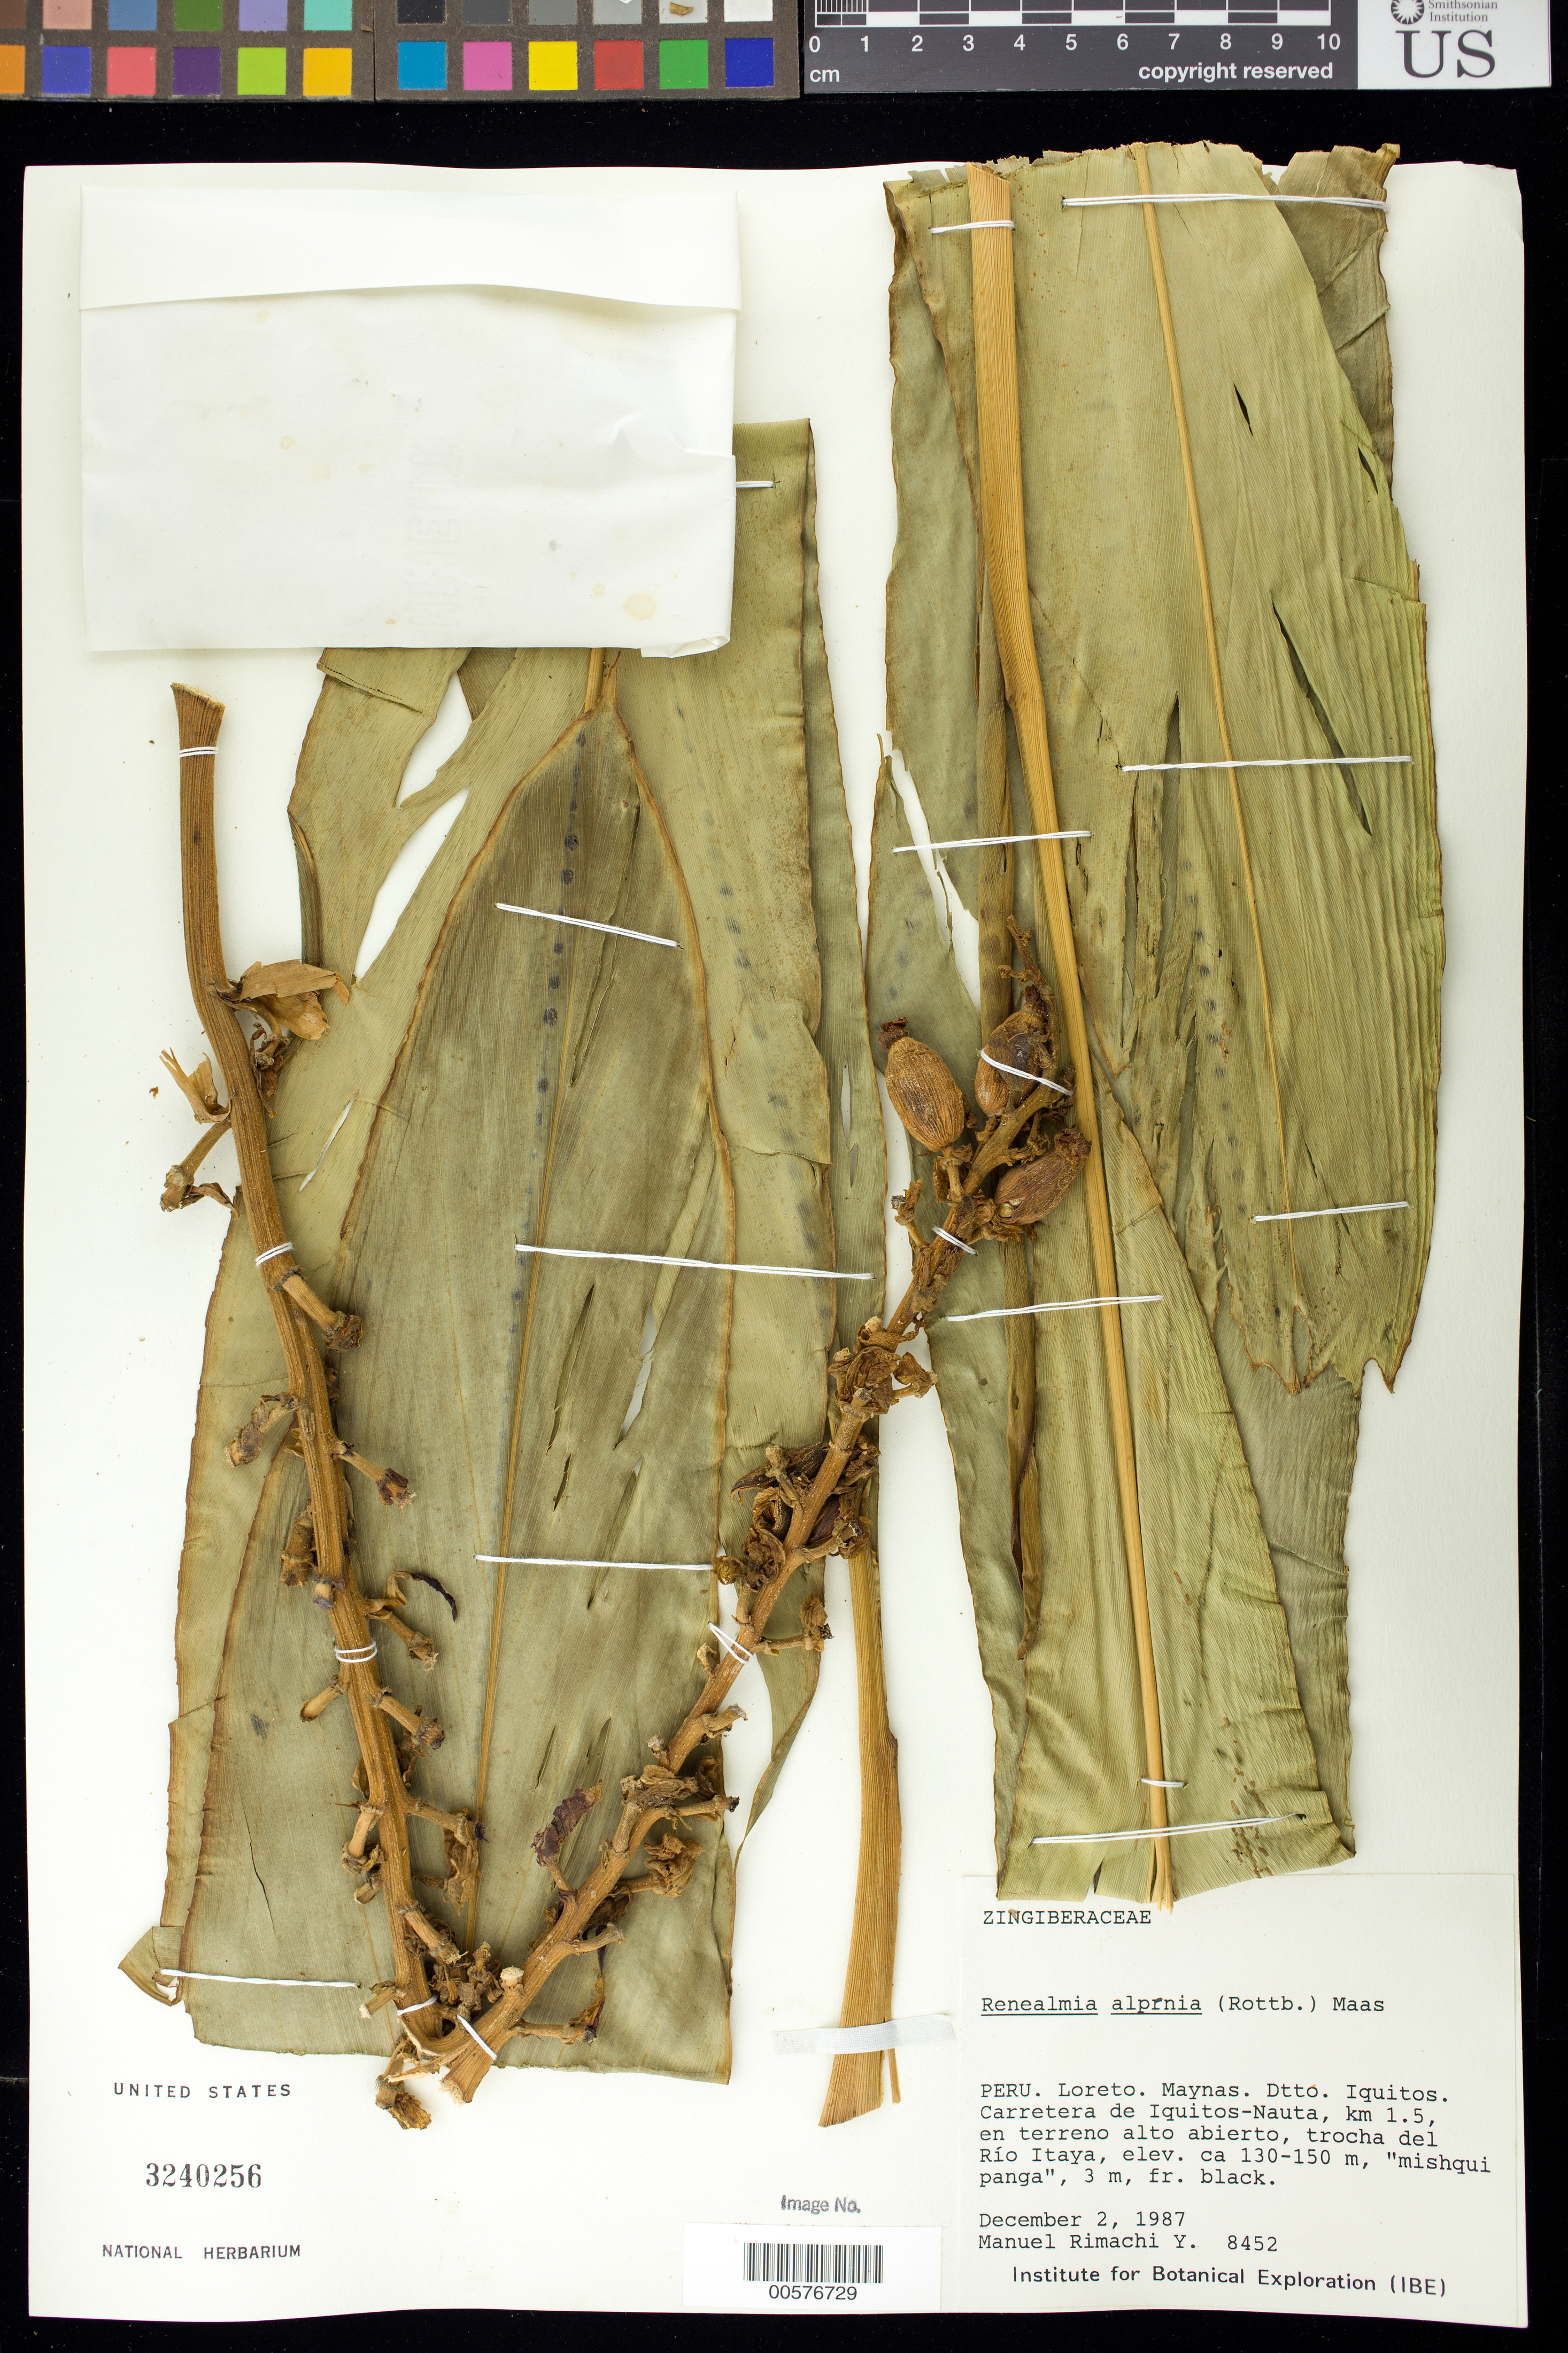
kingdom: Plantae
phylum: Tracheophyta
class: Liliopsida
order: Zingiberales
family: Zingiberaceae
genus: Renealmia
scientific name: Renealmia alpinia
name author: (Rottb.) Maas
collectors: M. Rimachi Y.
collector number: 8452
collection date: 1987-12-02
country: Peru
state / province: Loreto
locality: Maynas, Dtto. iquitos, Carretera de Iquitos-Nauta, km 1.5, en terrene8 alto abierto, trocha del Río Itaya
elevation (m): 130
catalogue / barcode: US 3240256